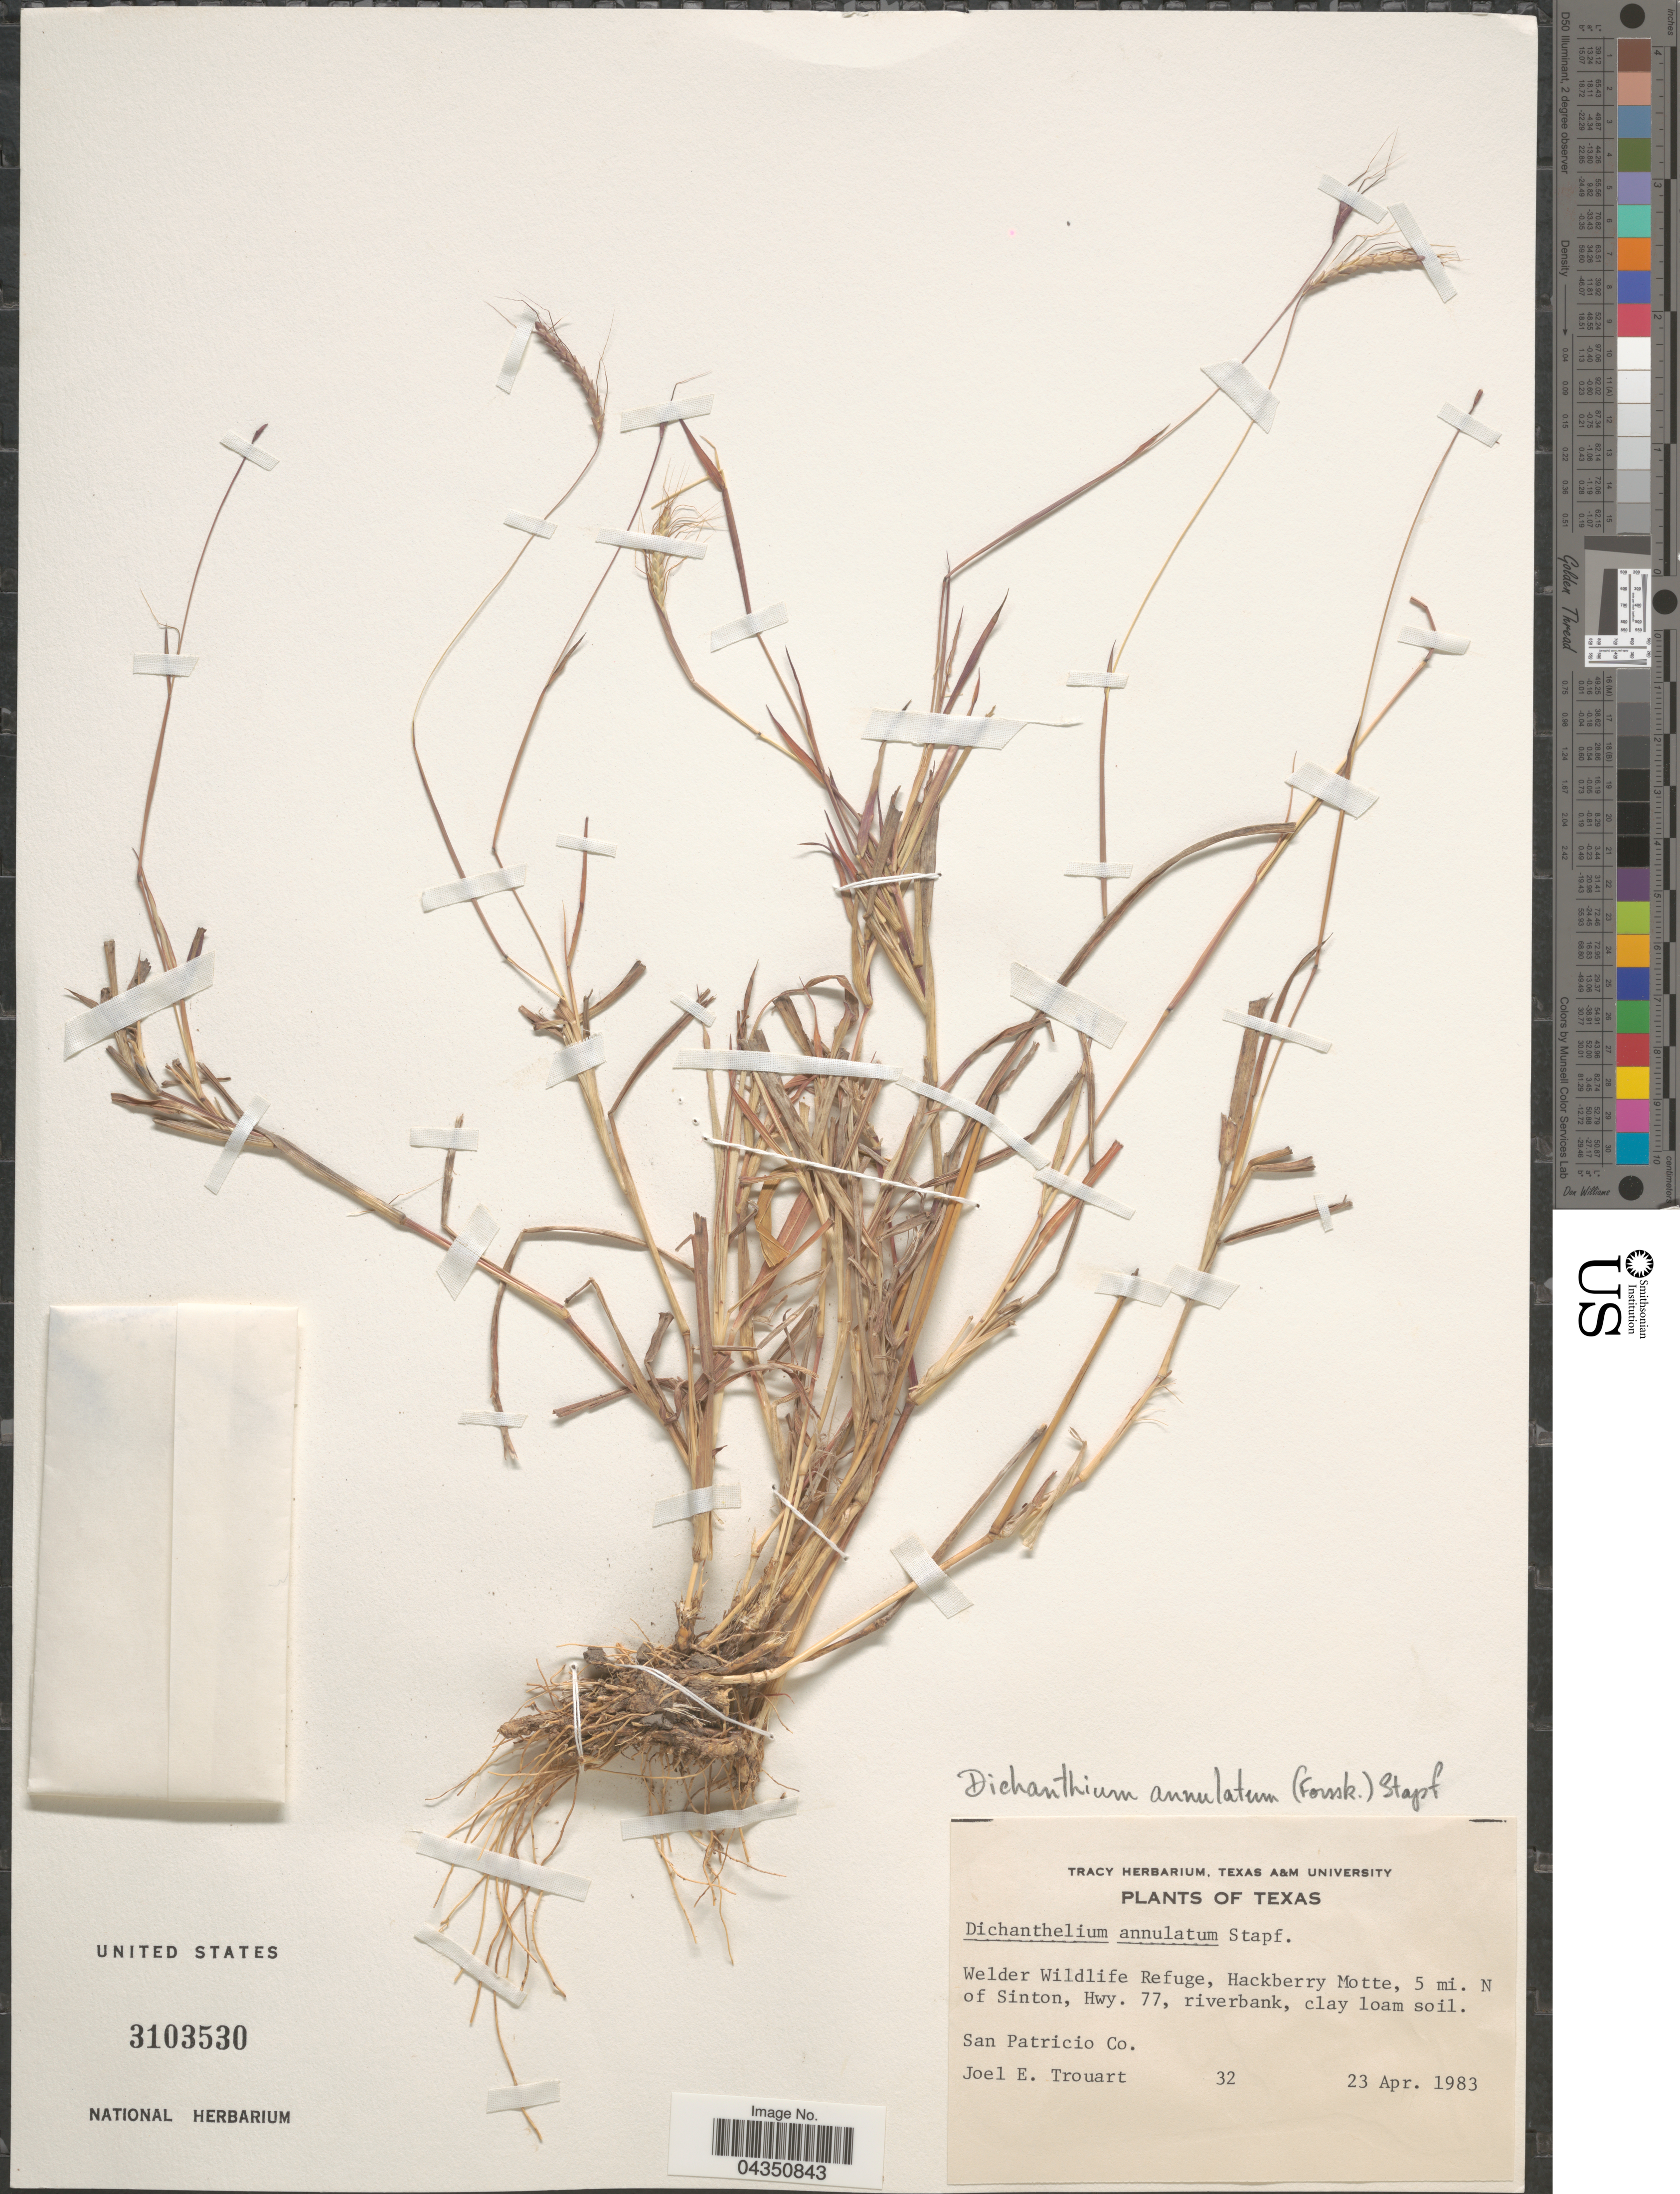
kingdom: Plantae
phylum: Tracheophyta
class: Liliopsida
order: Poales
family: Poaceae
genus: Dichanthium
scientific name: Dichanthium annulatum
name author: (Forssk.) Stapf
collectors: J. Trouart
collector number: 32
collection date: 1983-04-23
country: United States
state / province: Texas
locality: Welder Wildlife Refuge, Hackberry Motte, 5 mi. N of Sinton, Hwy 77. San Patricio Co.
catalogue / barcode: US 3103530